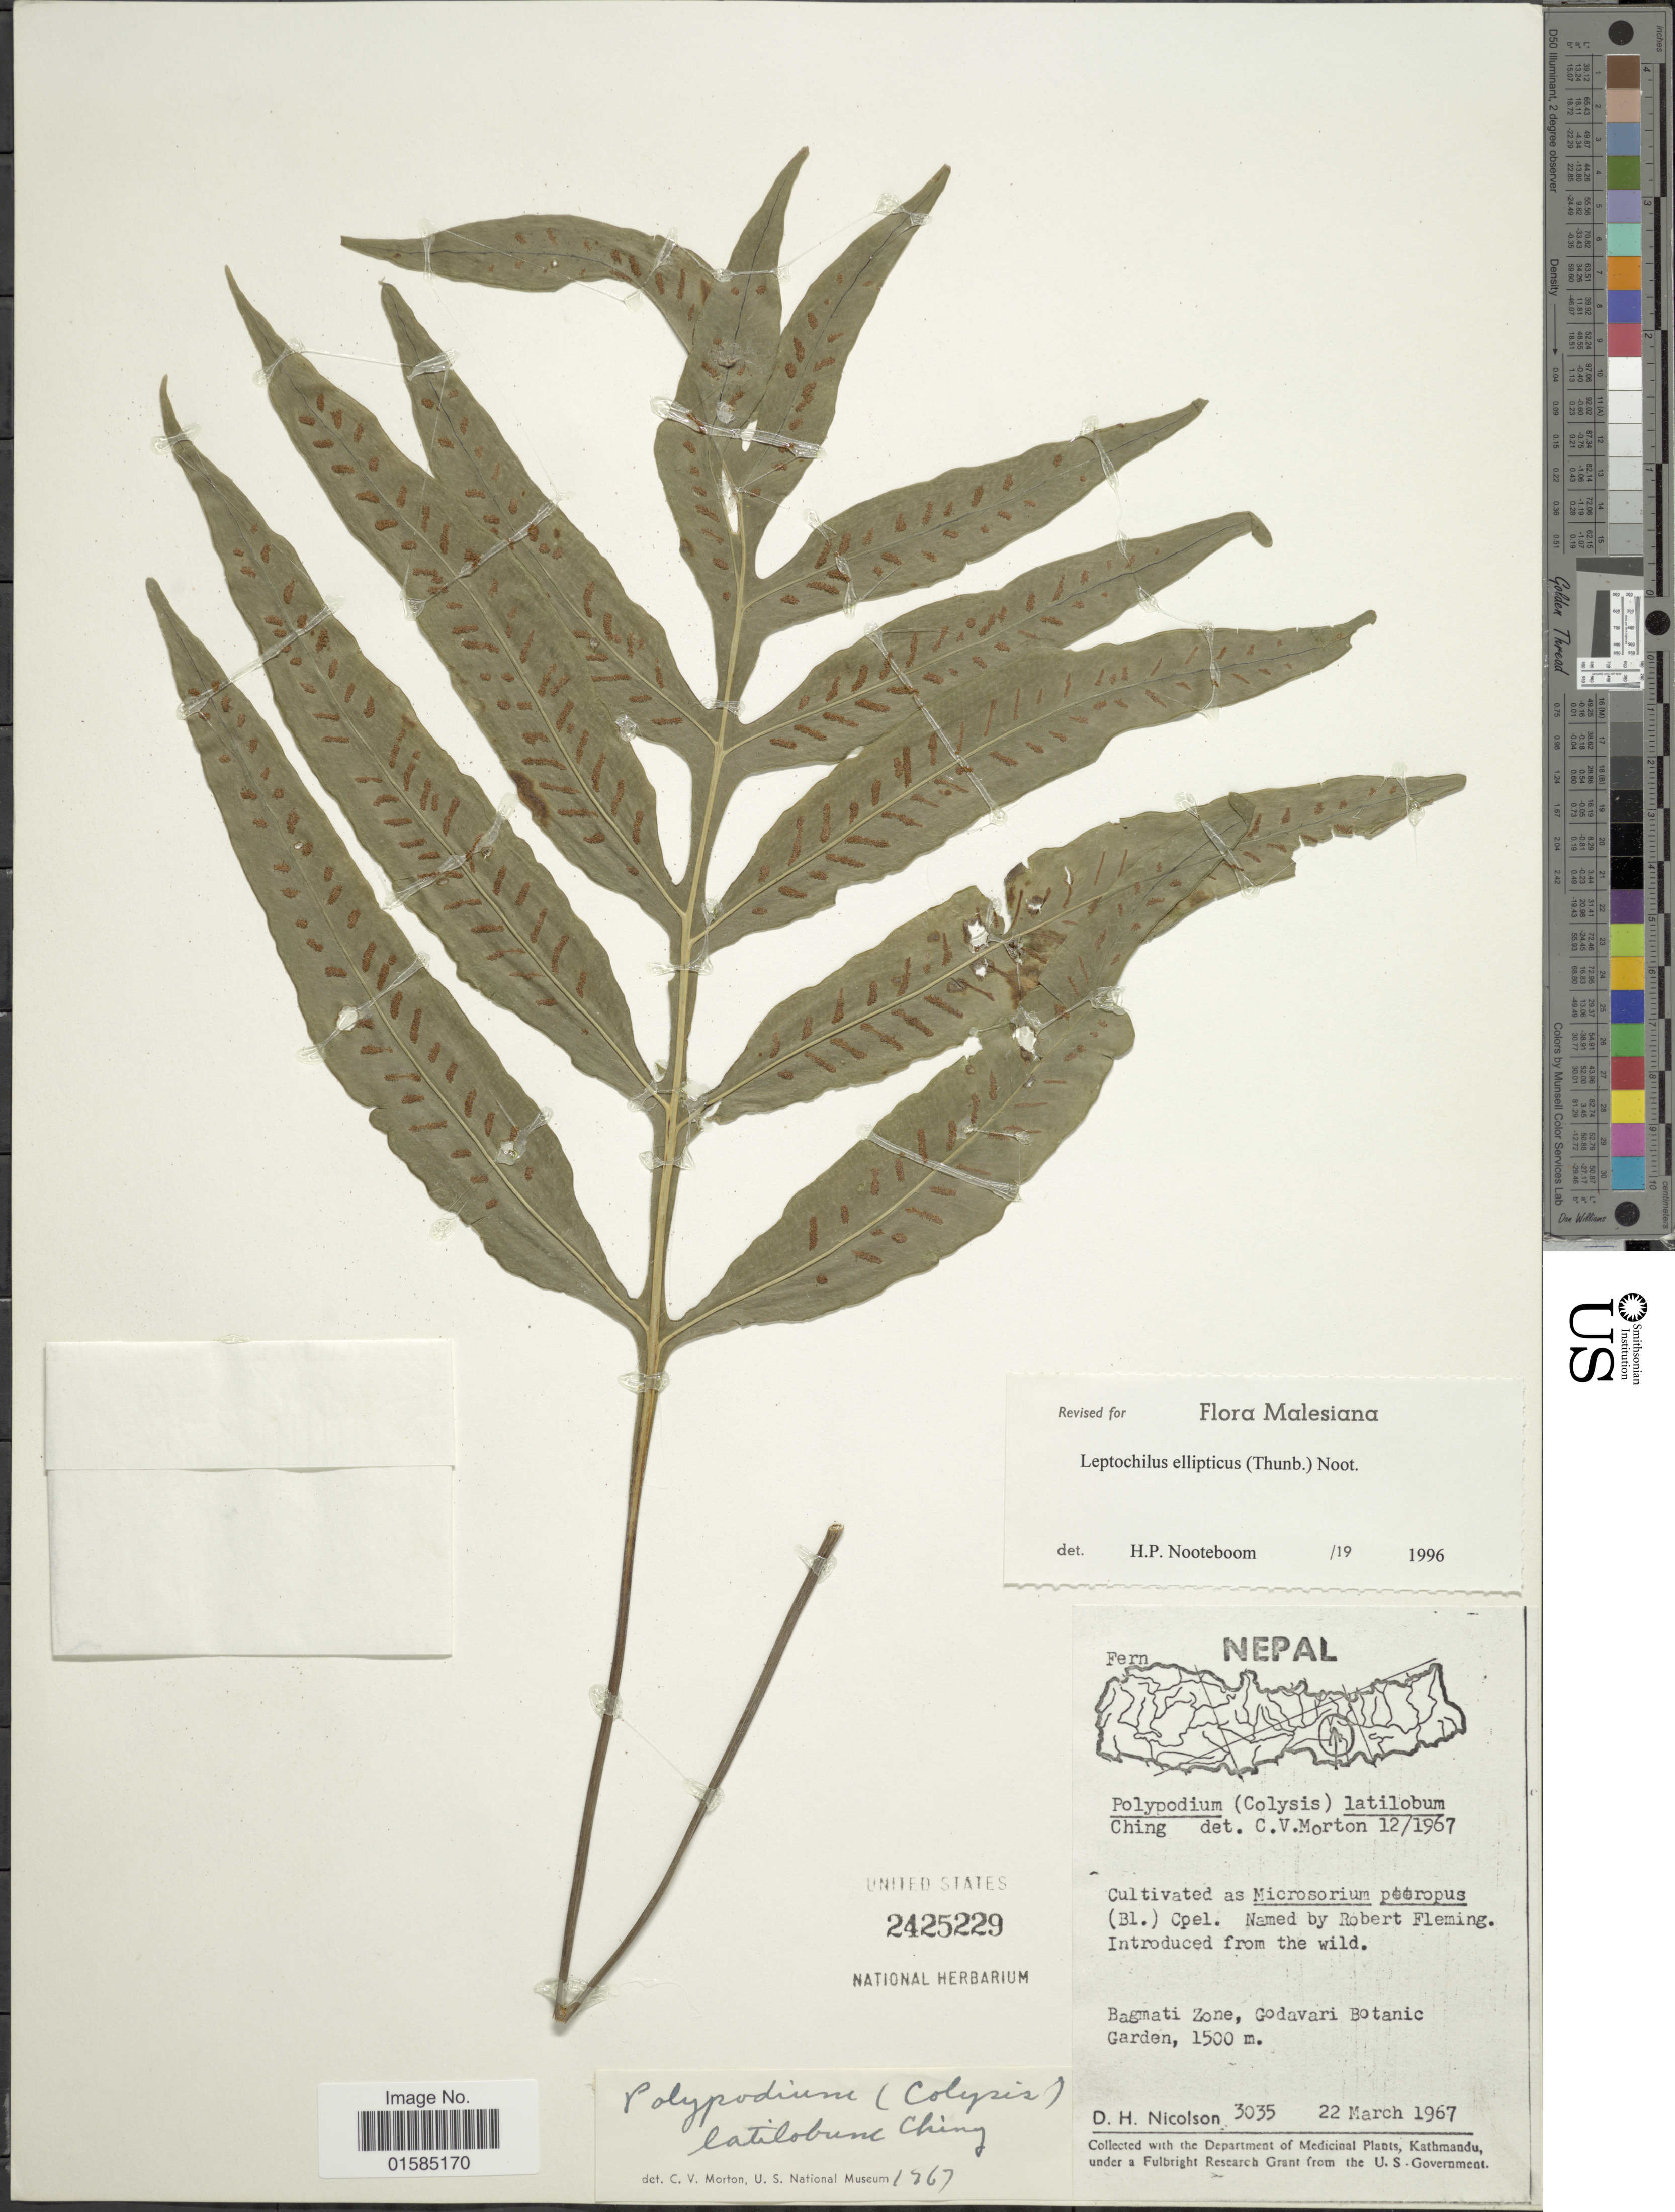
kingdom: Plantae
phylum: Tracheophyta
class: Polypodiopsida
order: Polypodiales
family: Polypodiaceae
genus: Leptochilus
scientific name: Leptochilus ellipticus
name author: (Thunb.) Noot.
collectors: D. H. Nicolson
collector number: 3035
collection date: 1967-03-22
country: Nepal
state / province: Bagmati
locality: Nepal, Bagmati Zone, Godavari Botanic Garden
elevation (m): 1500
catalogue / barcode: US 2425229